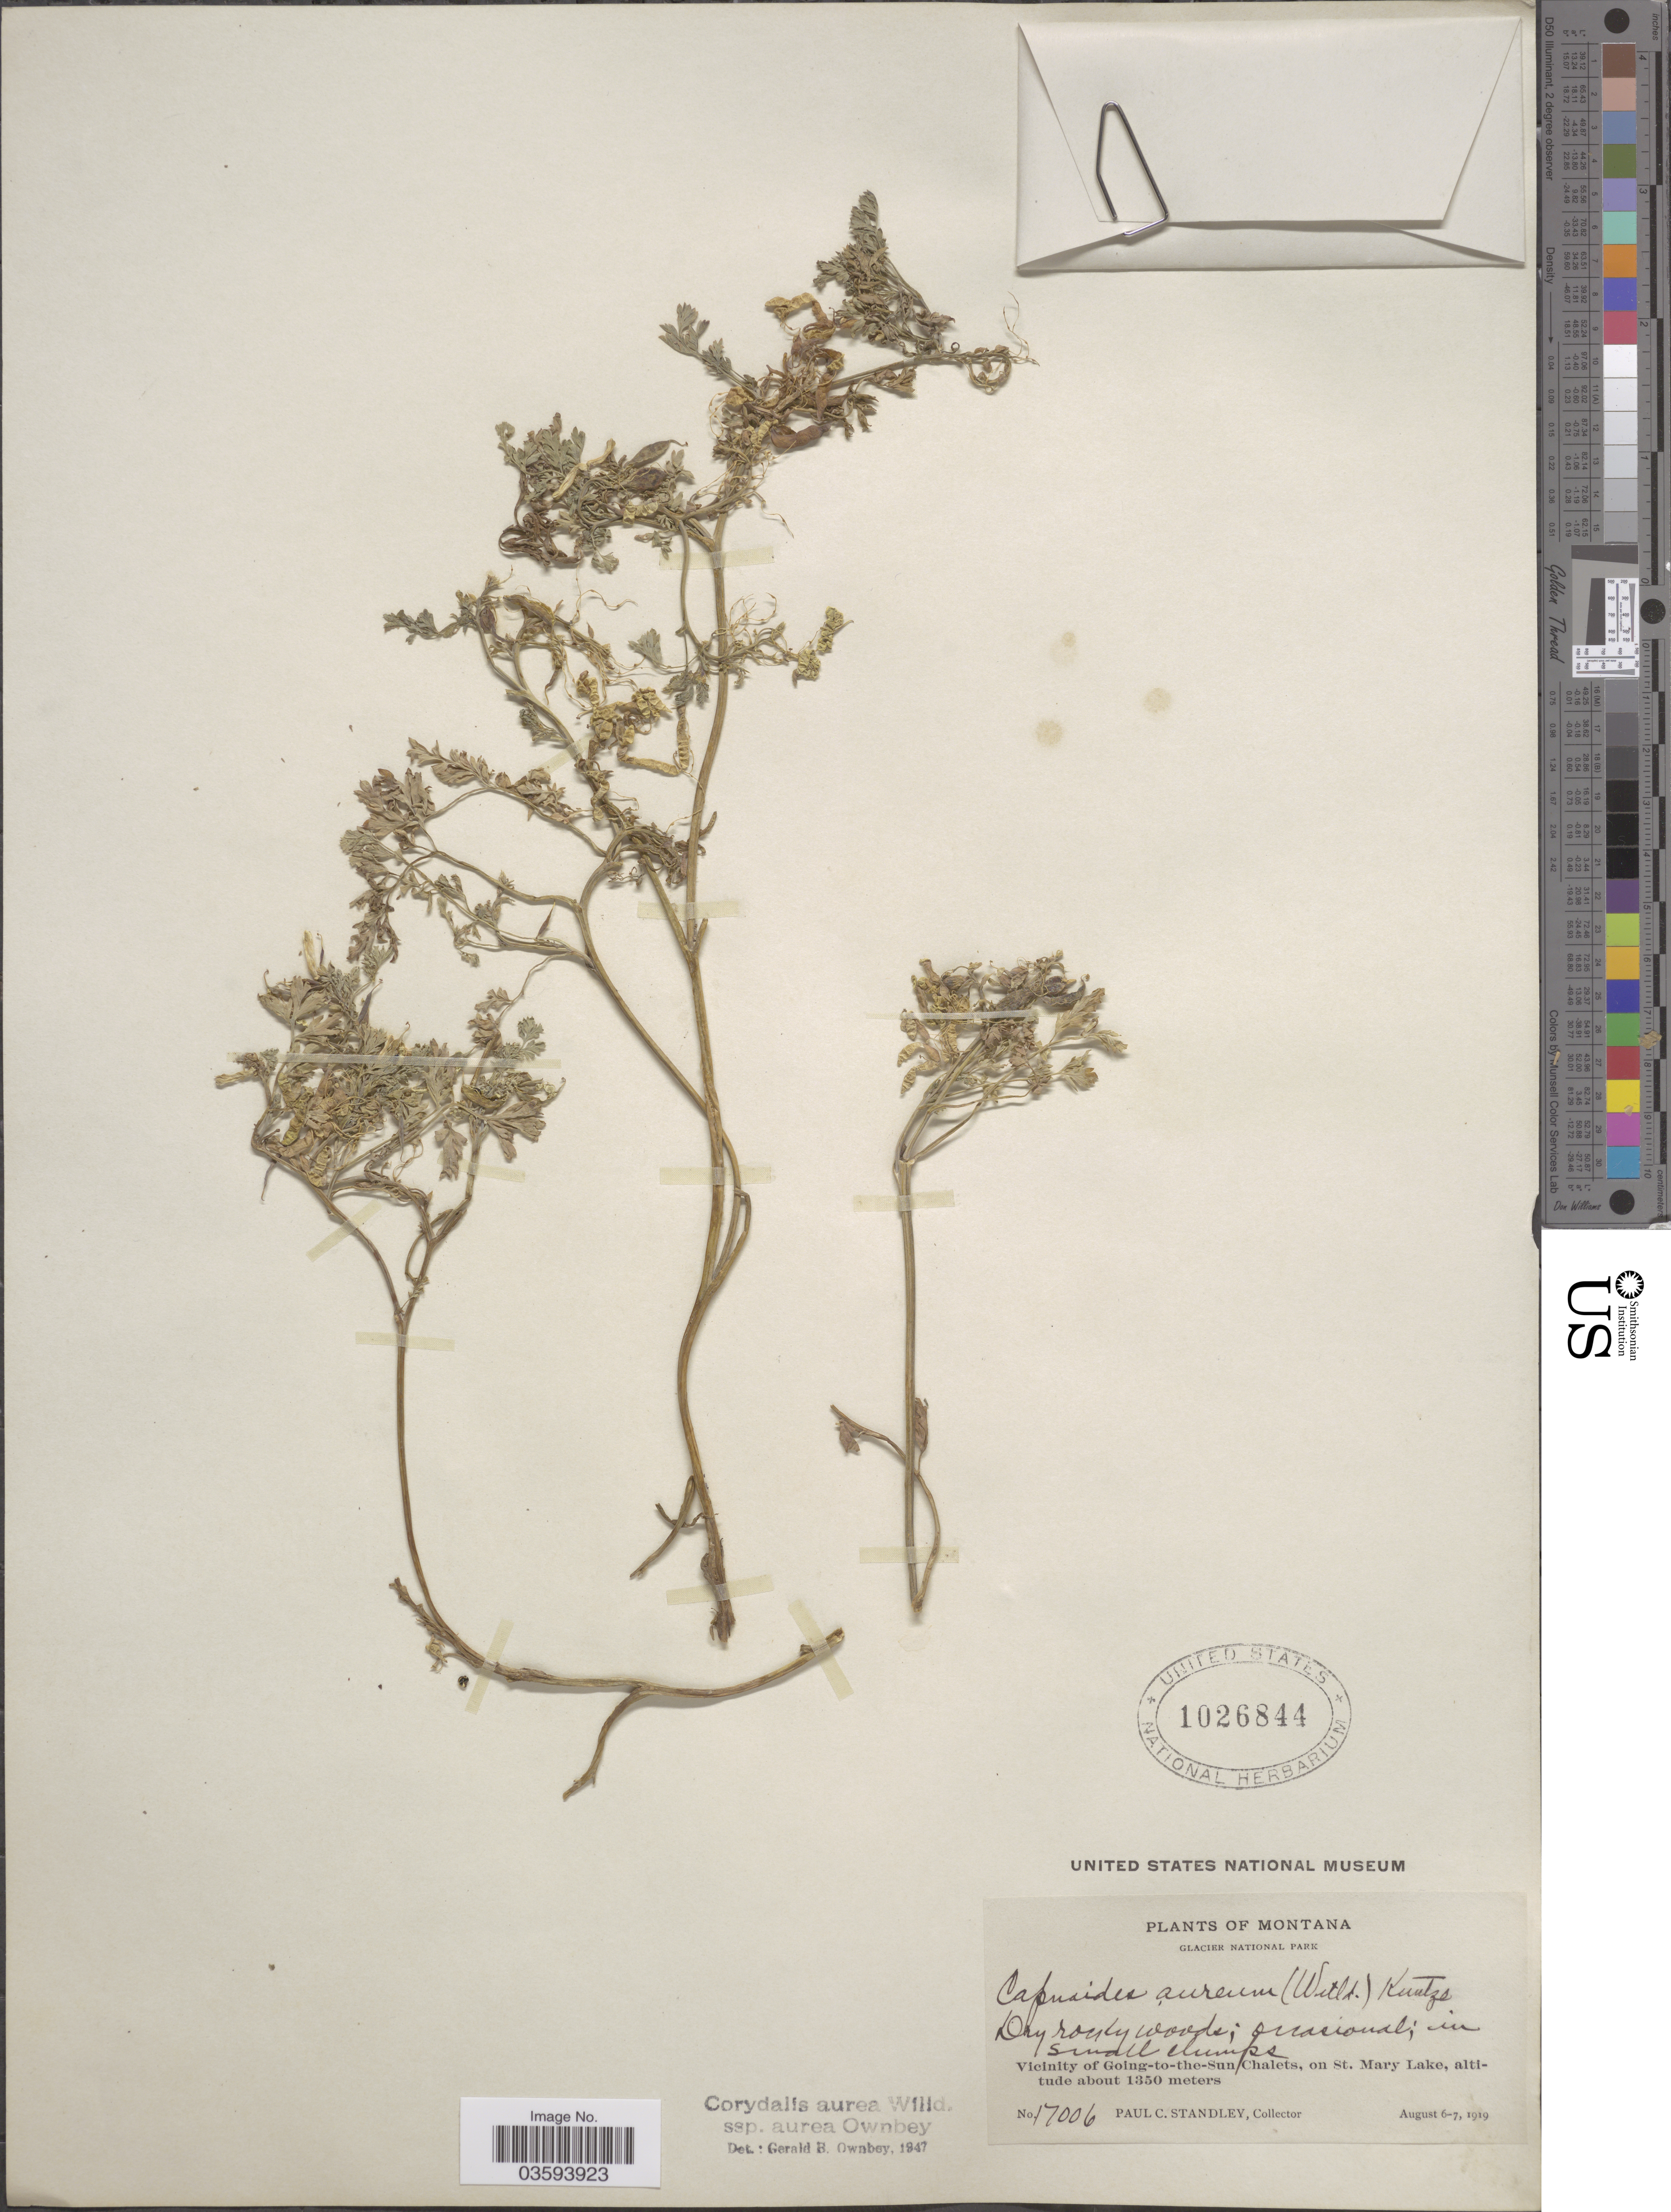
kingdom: Plantae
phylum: Tracheophyta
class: Magnoliopsida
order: Ranunculales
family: Papaveraceae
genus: Corydalis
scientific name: Corydalis aurea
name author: Willd.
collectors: P. C. Standley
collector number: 17006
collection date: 1919-08-06/1919-08-07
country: United States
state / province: Montana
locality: Glacier National Park. Vicinity of Going-to-the-Sun Chalets, on St. Mary Lake.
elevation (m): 1350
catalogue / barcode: US 1026844